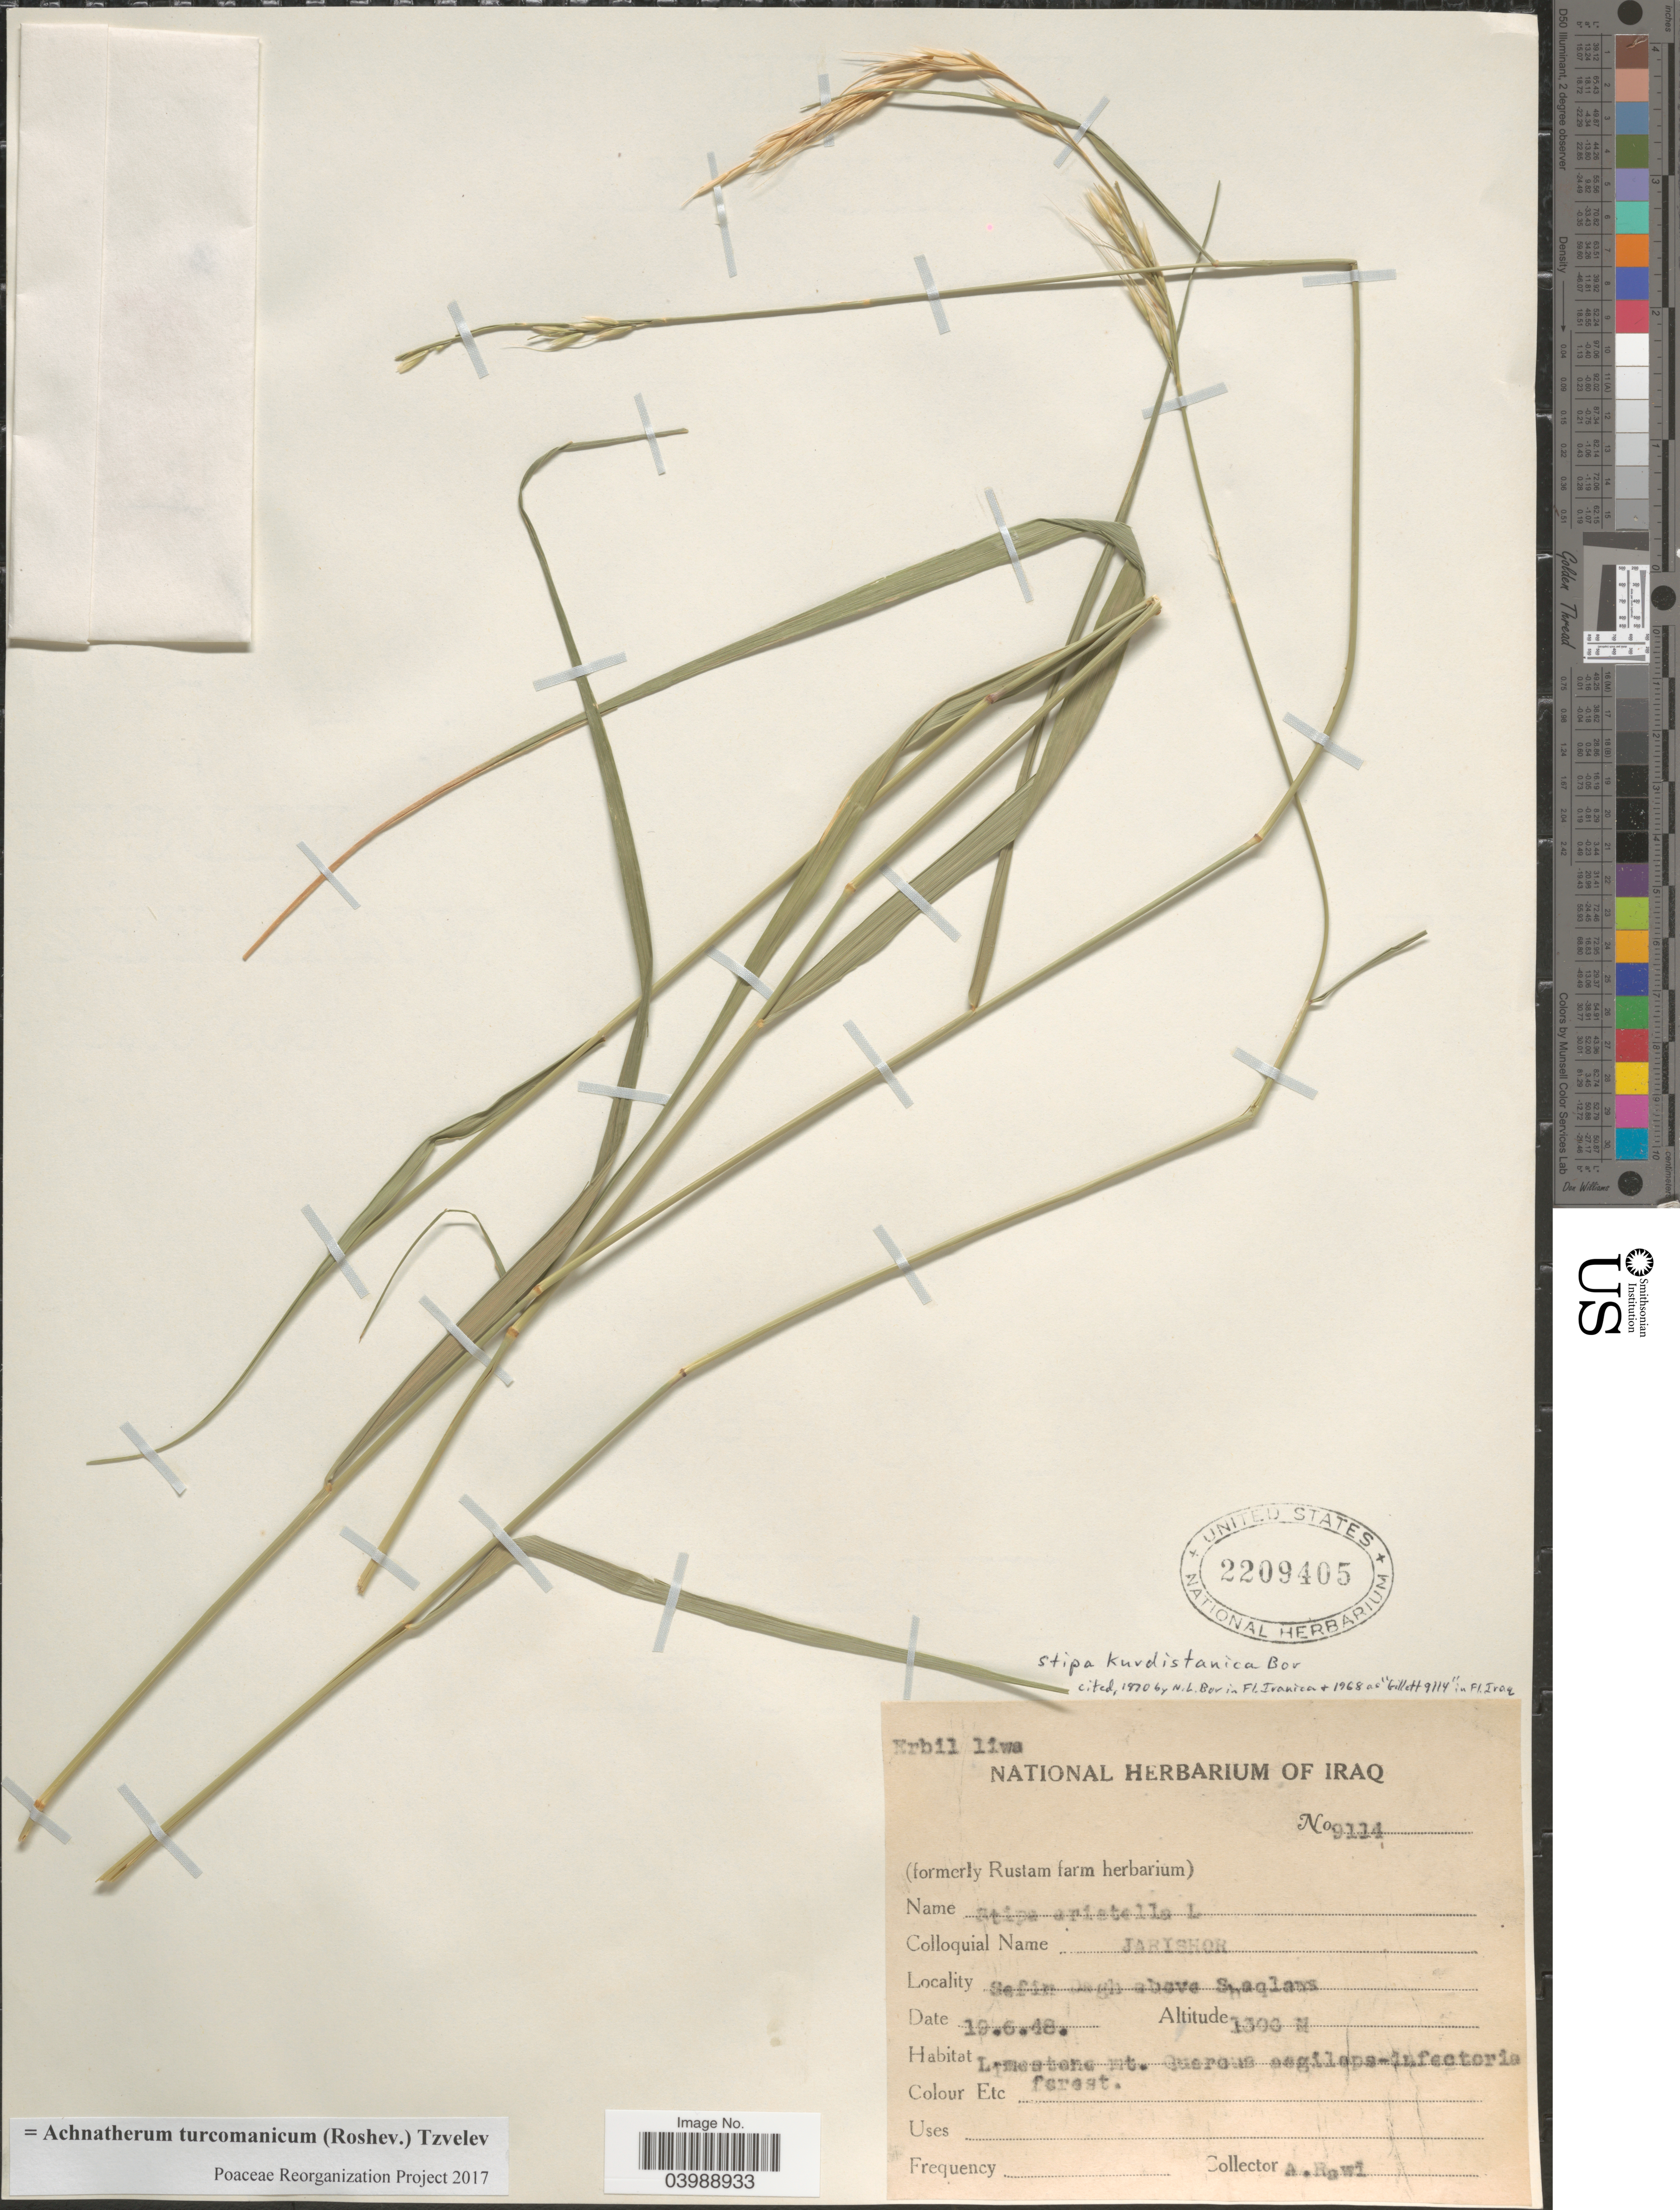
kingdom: Plantae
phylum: Tracheophyta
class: Liliopsida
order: Poales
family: Poaceae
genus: Achnatherum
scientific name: Achnatherum turcomanicum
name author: (Roshev.) Tzvelev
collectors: A. Rawi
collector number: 9114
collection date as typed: Transcribed d/m/y: 19/6/48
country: Iraq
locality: Sefin Dagh above Shaqlawa. Limestone mt. Querous aegilops-infectoria forest.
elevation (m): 1300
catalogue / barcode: US 2209405